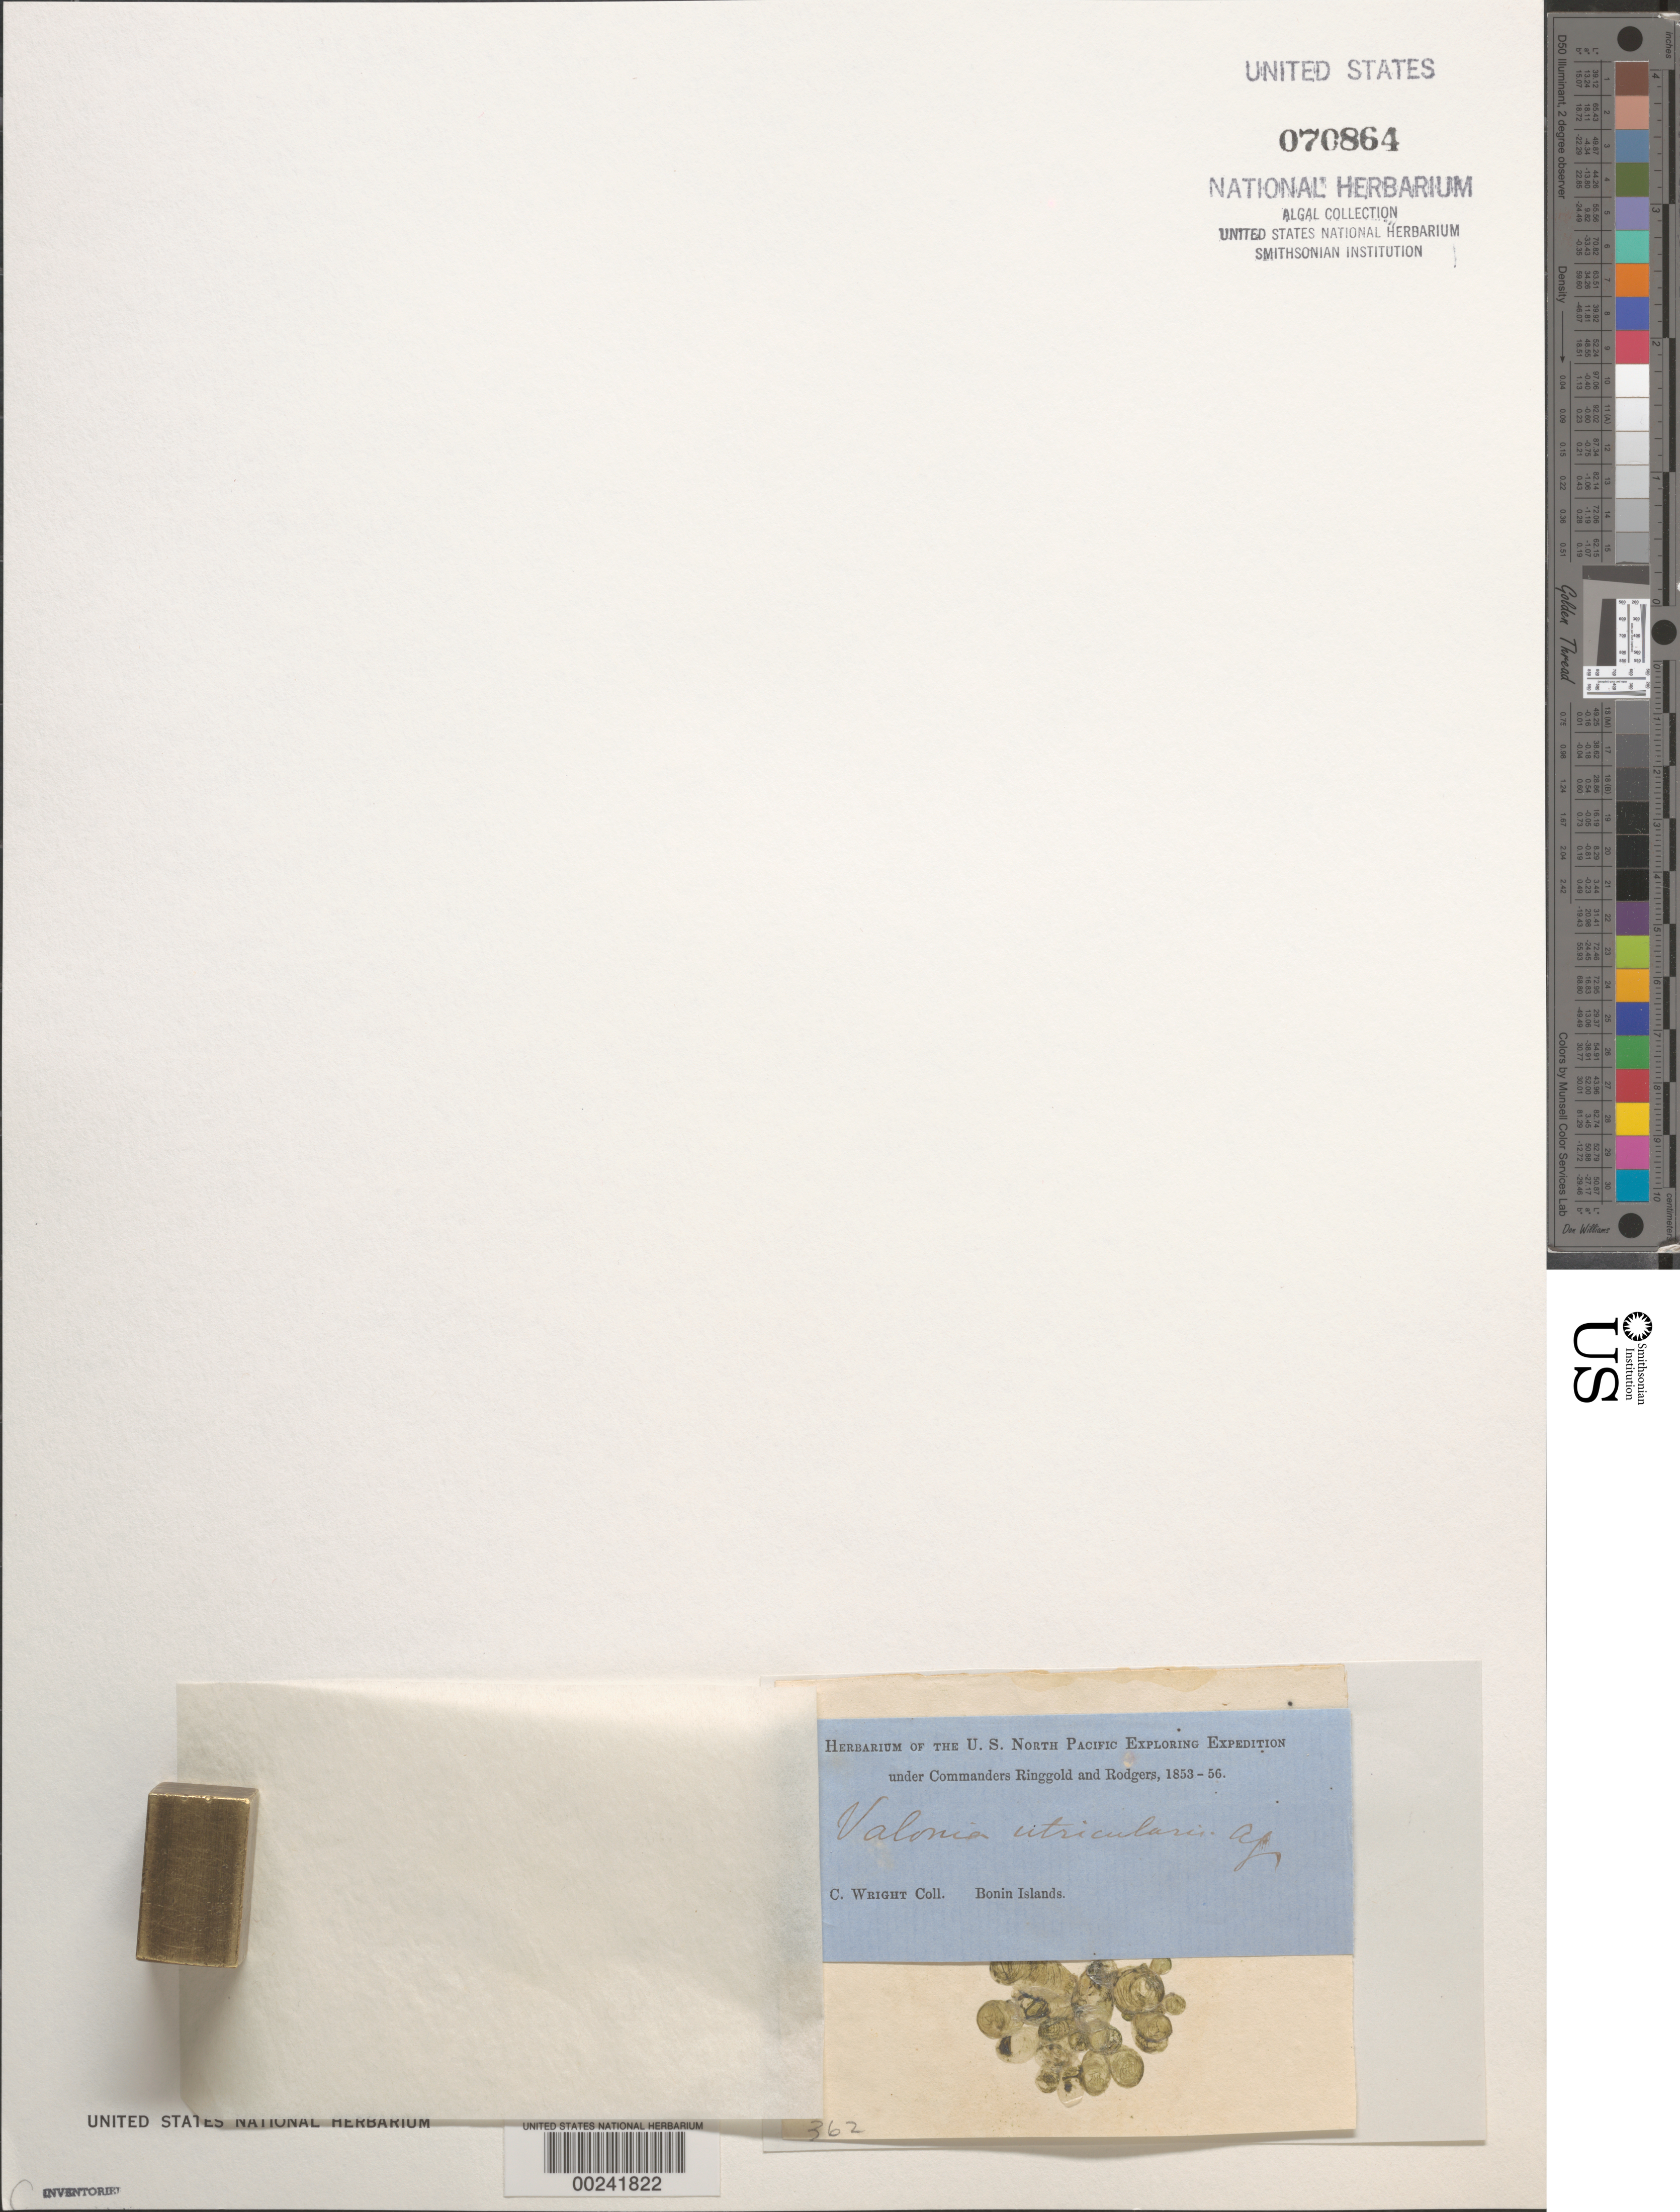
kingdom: Plantae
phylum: Chlorophyta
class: Ulvophyceae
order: Siphonocladales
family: Valoniaceae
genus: Valonia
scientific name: Valonia utricularis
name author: (Roth) C. Agardh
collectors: C. Wright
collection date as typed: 1853--56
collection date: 1853/1856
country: Japan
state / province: Tokyo, Federal City of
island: Bonin Islands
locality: Ogasawara Island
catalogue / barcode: US 70864